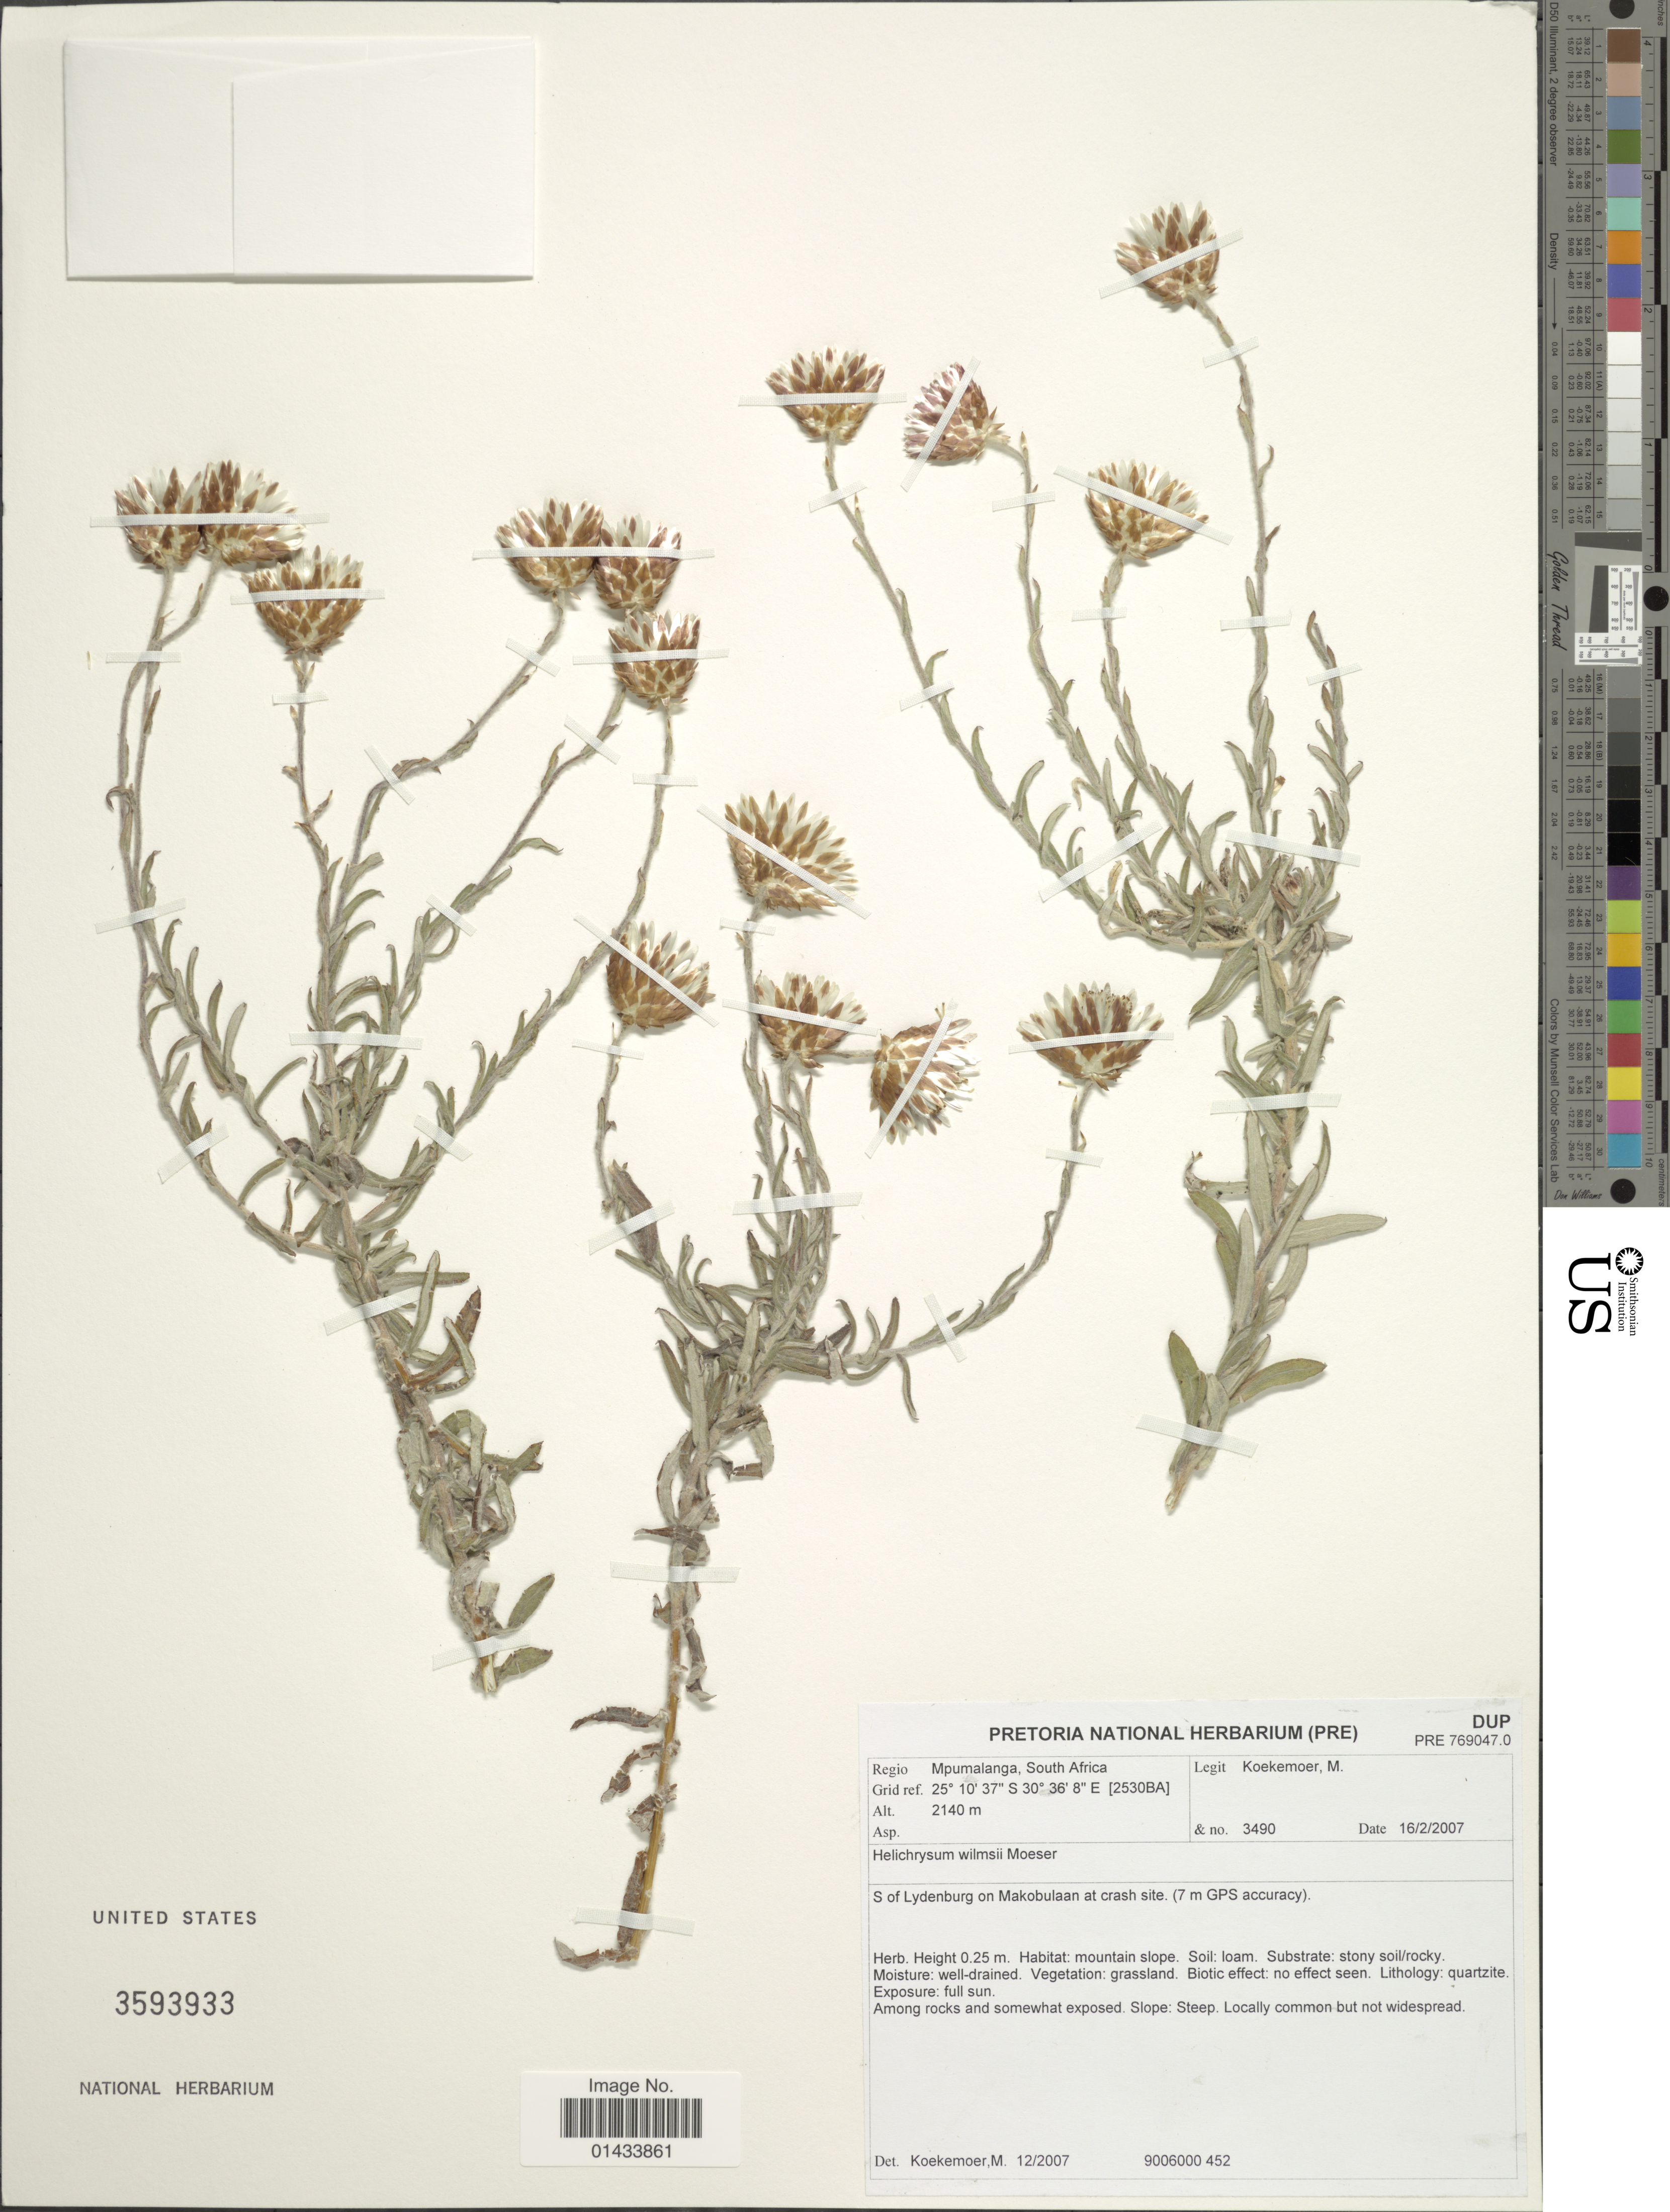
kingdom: Plantae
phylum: Tracheophyta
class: Magnoliopsida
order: Asterales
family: Asteraceae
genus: Helichrysum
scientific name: Helichrysum wilmsii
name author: Moeser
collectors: M. Koekemoer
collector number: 3490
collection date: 2007-02-16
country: South Africa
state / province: Mpumalanga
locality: Regio Mpumalanga, South Africa, Grid ref. [2530BA], S of Lydenburg on Makobulaan at crash site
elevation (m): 2140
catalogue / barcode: US 3593933